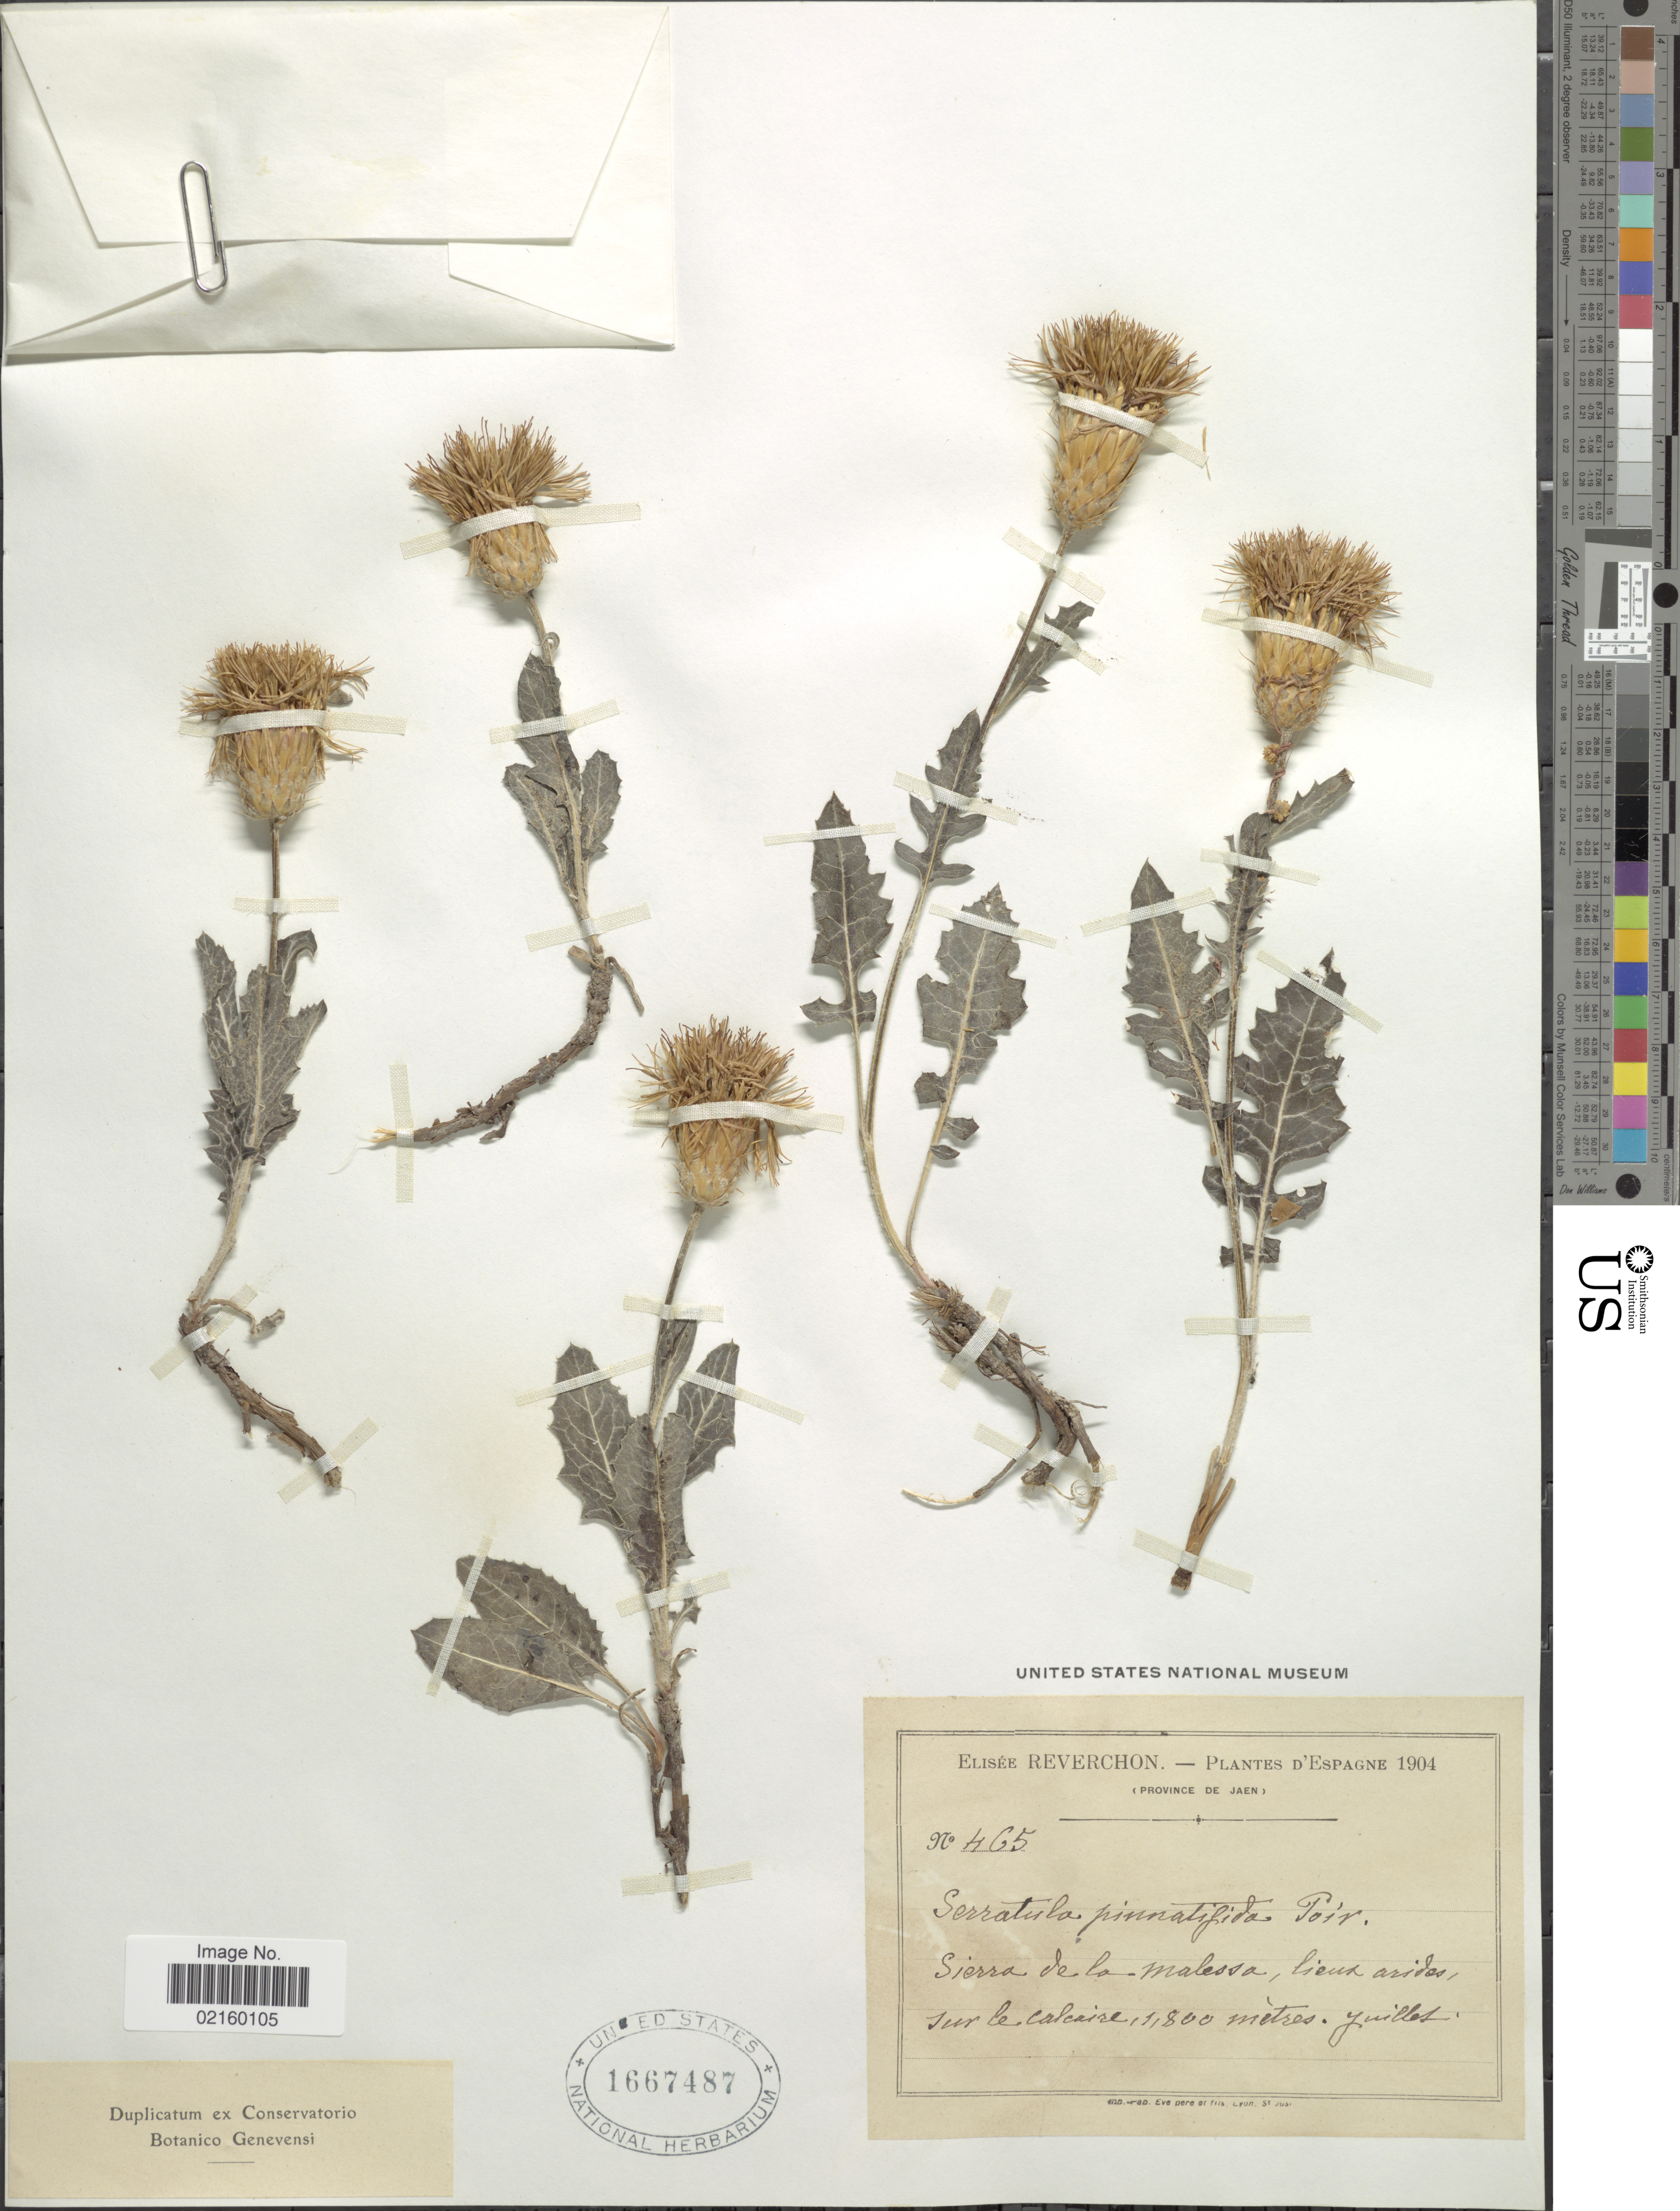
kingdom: Plantae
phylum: Tracheophyta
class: Magnoliopsida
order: Asterales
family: Asteraceae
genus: Klasea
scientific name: Klasea pinnatifida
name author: (Cav.) Talavera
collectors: E. Reverchon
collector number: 465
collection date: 1904-07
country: Spain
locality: Province de Jaen, Sierra de Malessa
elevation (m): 1800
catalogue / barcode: US 1667487